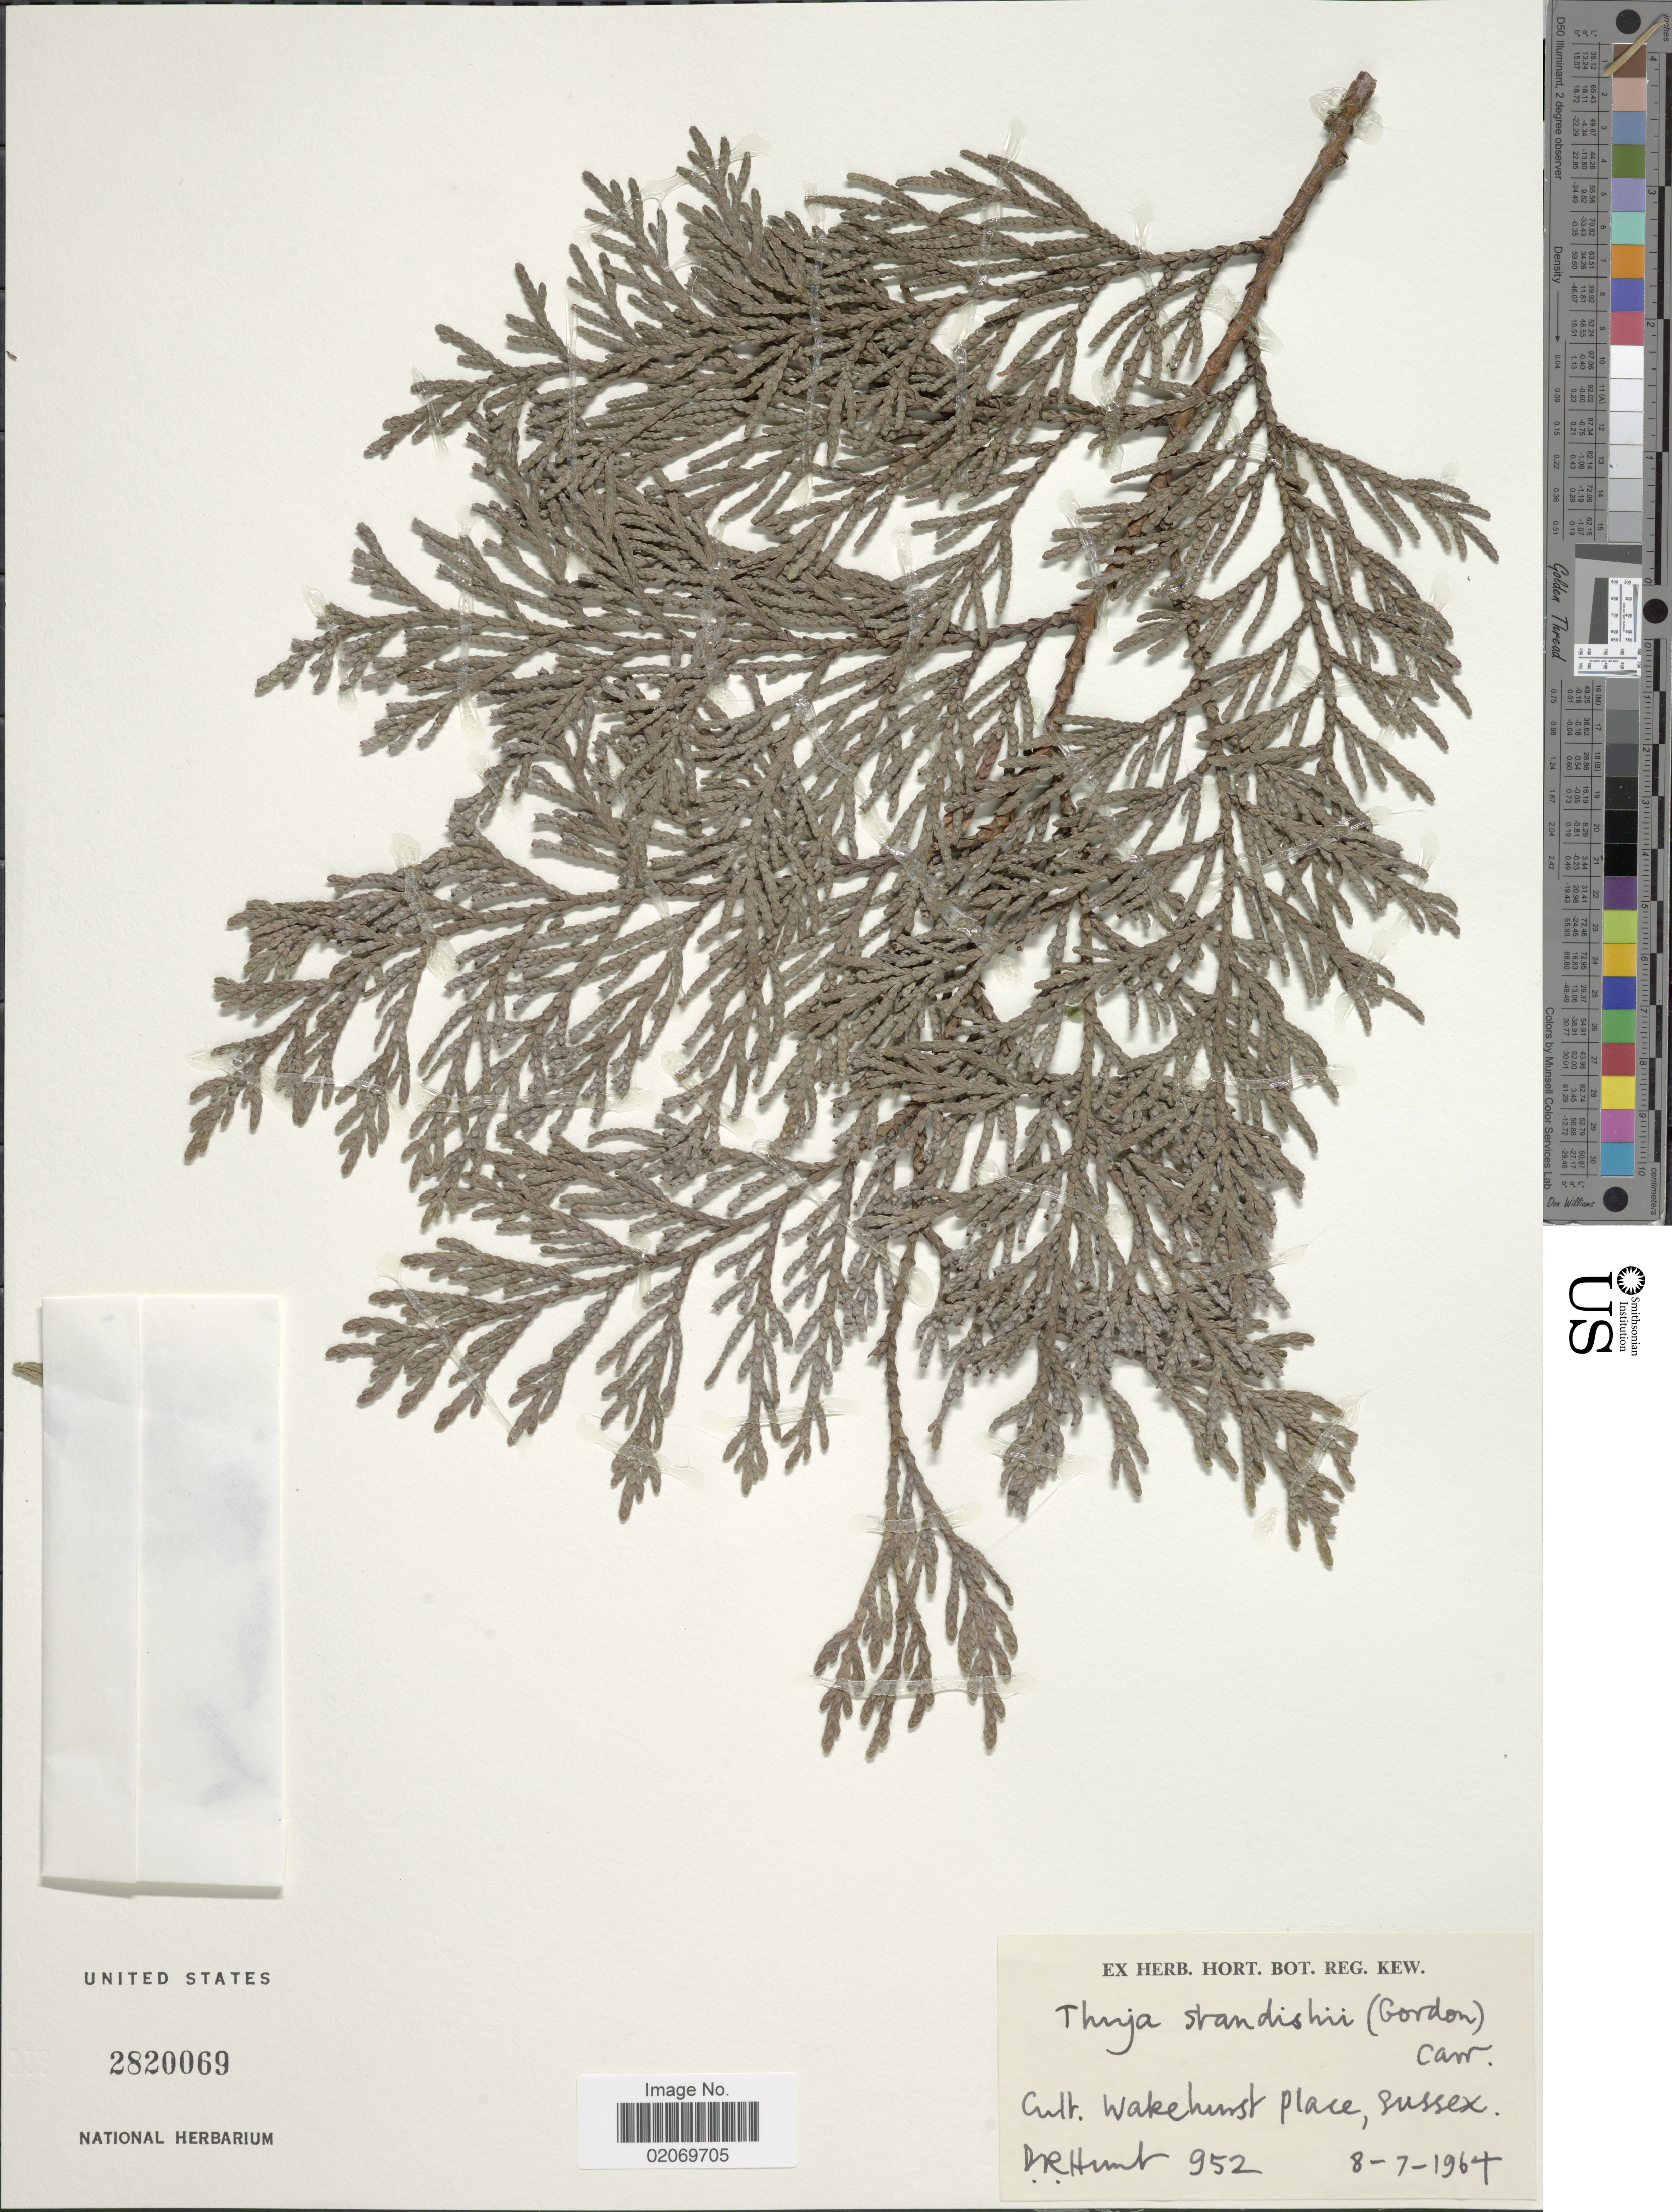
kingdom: Plantae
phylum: Tracheophyta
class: Pinopsida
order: Pinales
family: Cupressaceae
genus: Thuja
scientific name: Thuja sp.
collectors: D. R. Hunt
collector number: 952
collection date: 1964-07-08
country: United Kingdom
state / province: England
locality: Wakehurst Place, Sussex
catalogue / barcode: US 2820069